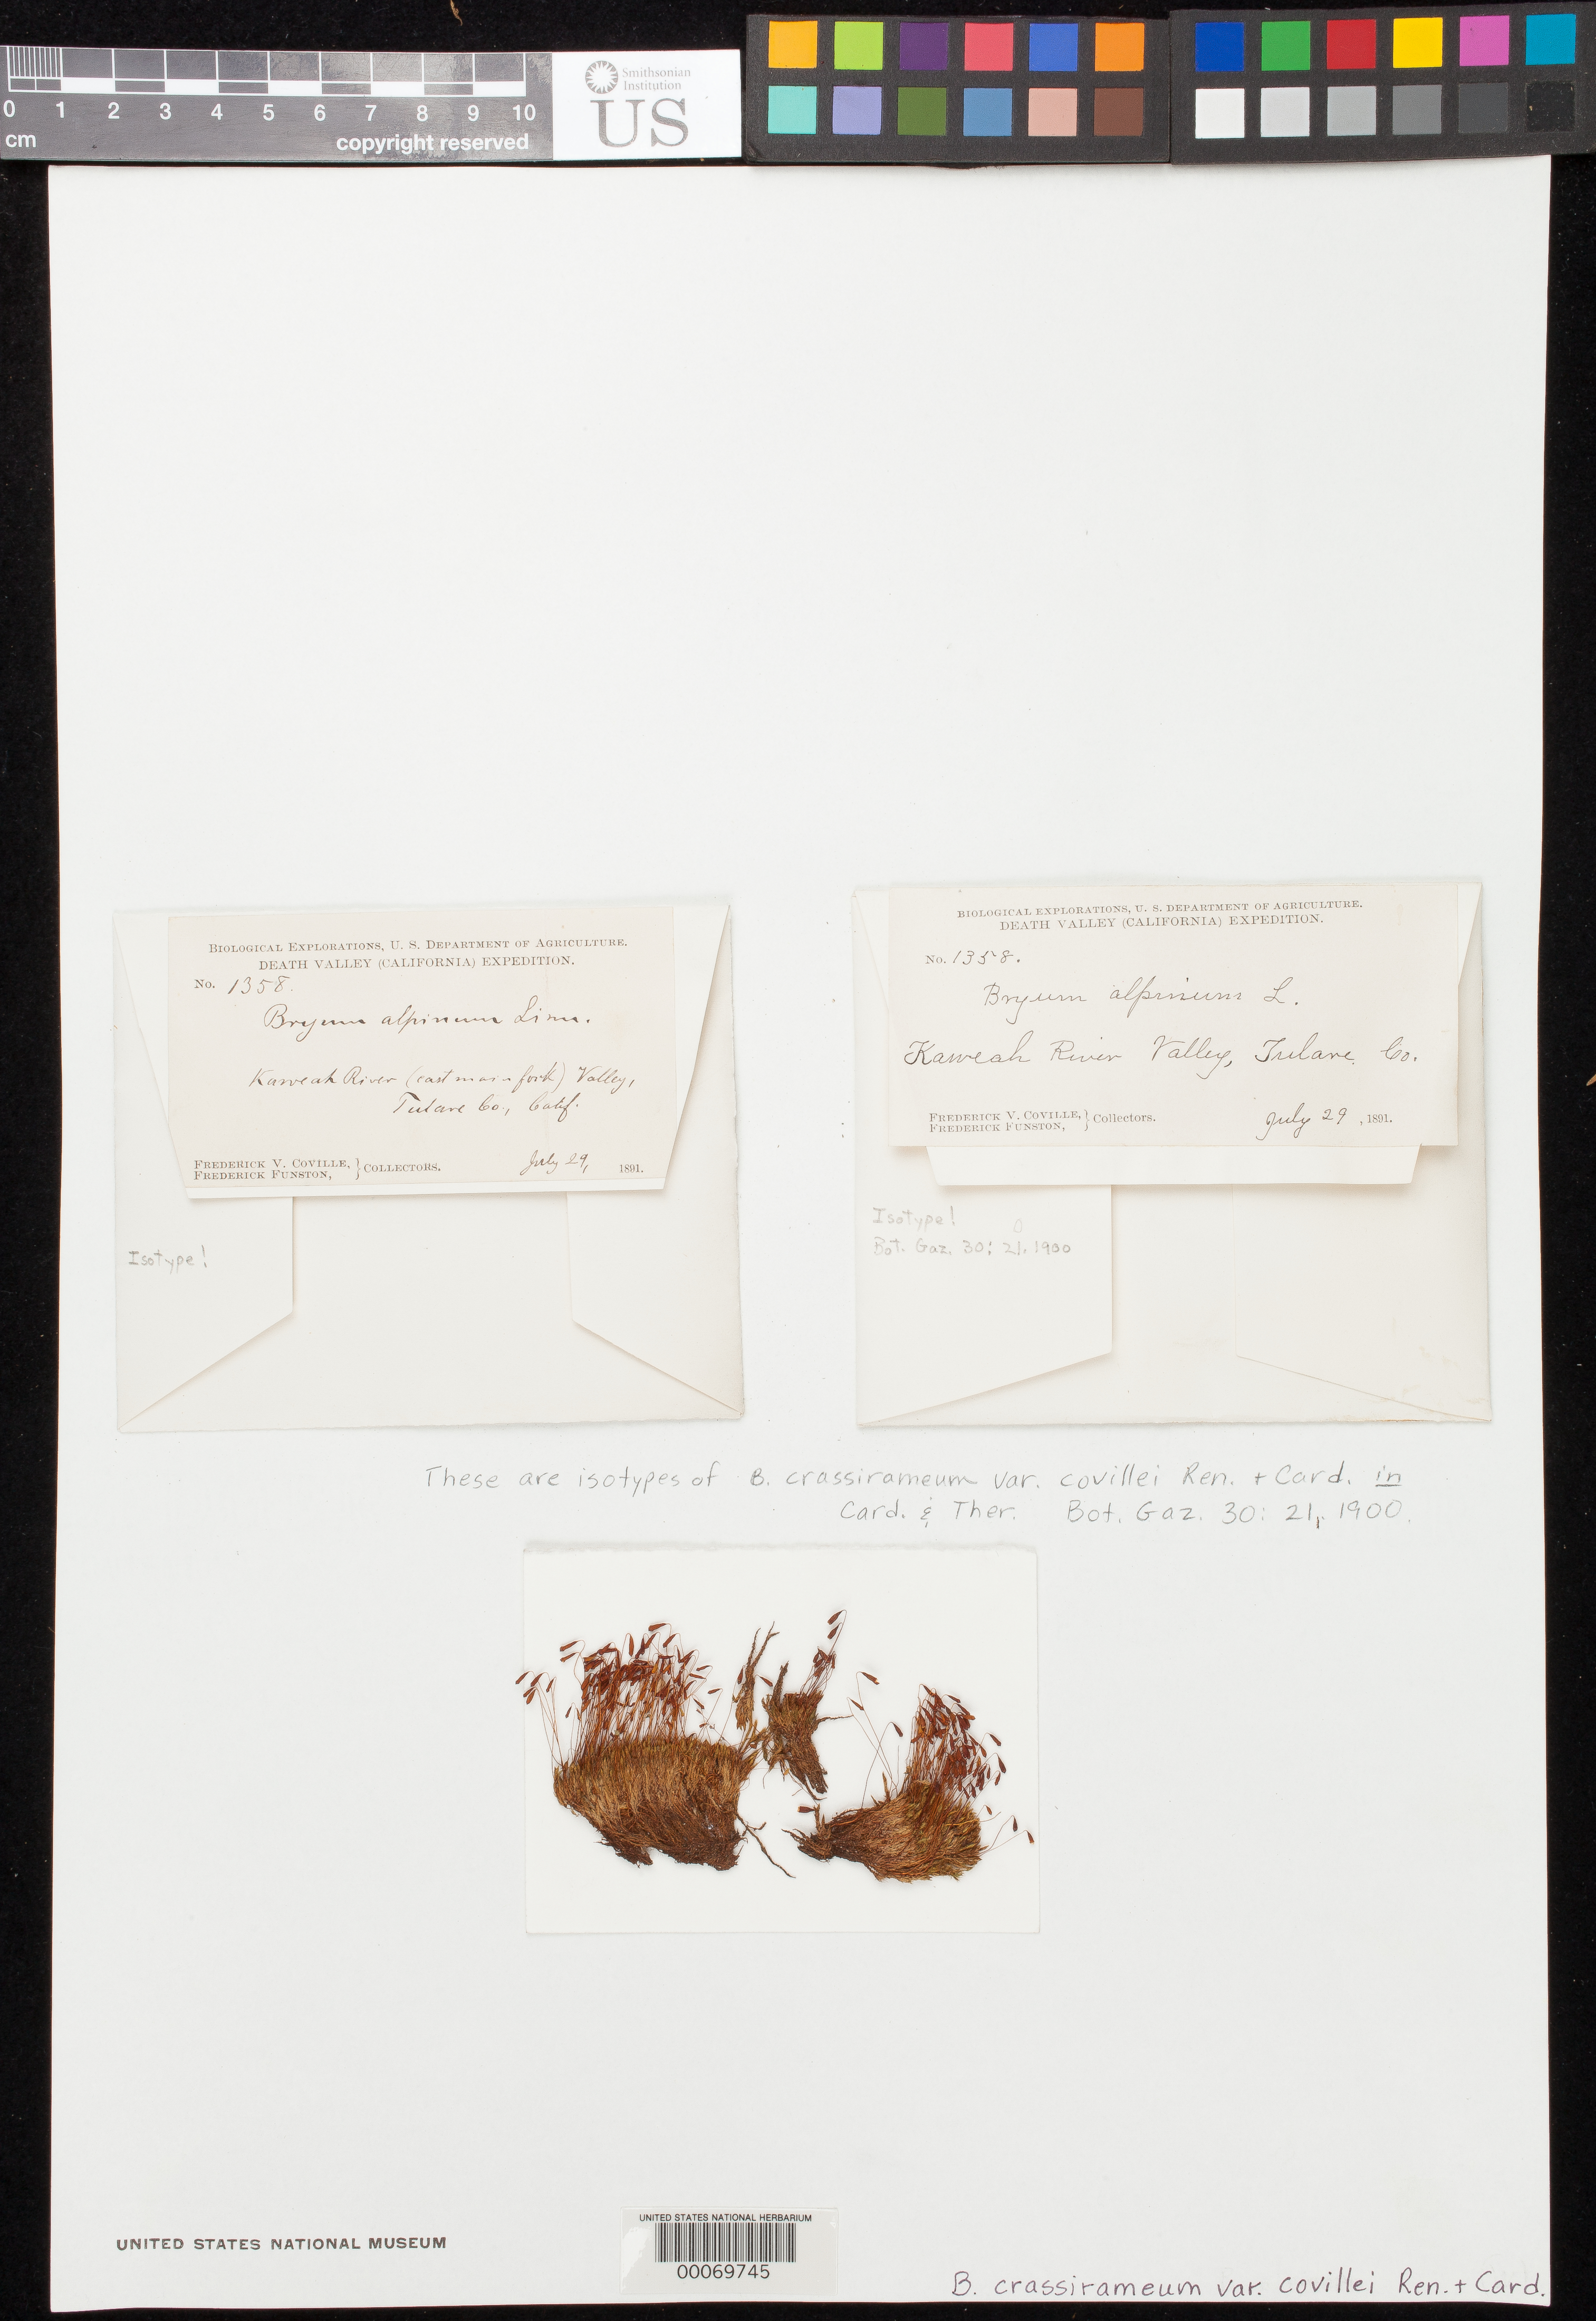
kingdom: Plantae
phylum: Bryophyta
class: Bryopsida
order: Bryales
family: Bryaceae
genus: Bryum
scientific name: Bryum crassirameum var. covillei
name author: Renauld & Cardot in Cardot & Thér.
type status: Isotype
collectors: F. V. Coville & F. Funston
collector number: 1358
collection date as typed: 29 Jul 1891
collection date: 1891-07-29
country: United States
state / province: California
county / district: Tulare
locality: Kaweak River Valley.